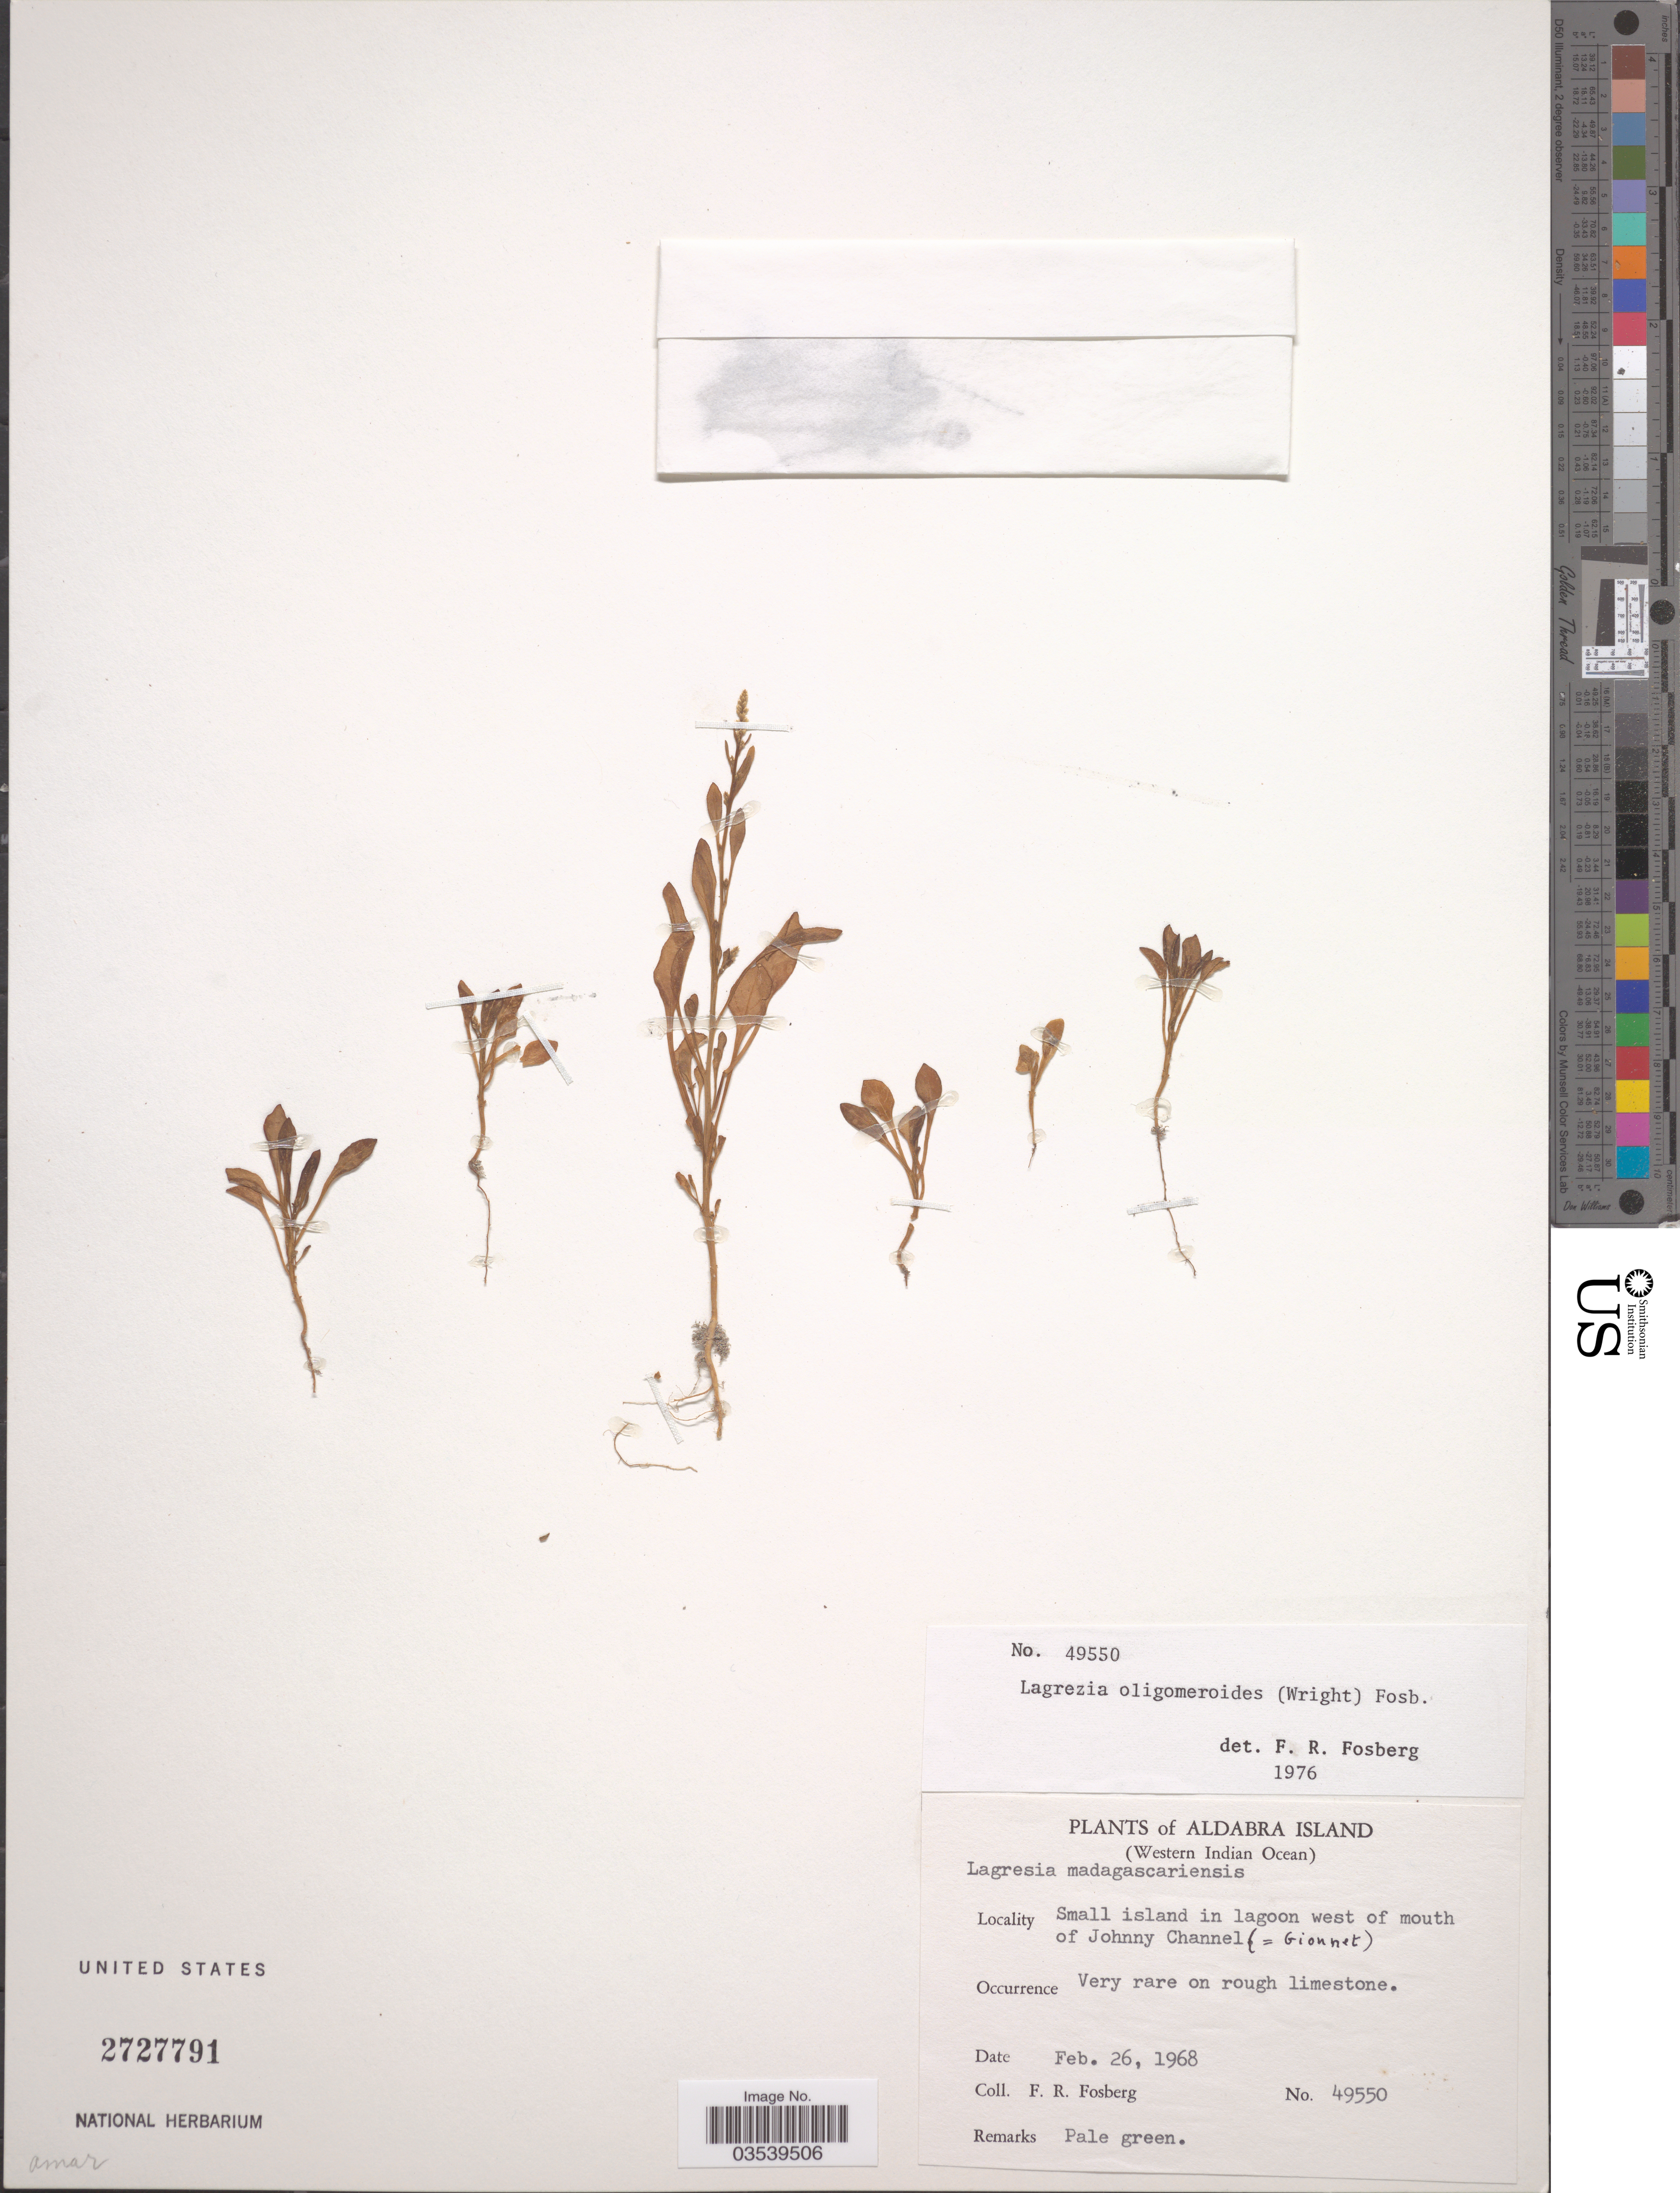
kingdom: Plantae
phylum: Tracheophyta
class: Magnoliopsida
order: Caryophyllales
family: Amaranthaceae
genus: Lagrezia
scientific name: Lagrezia oligomeroides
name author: (C.H. Wright) Fosberg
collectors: F. R. Fosberg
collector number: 49550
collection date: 1968-02-26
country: Seychelles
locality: Aldabra Island (Western Indian Ocean). Small island in lagoon west of mouth of Johhny Channel (= Gionnet).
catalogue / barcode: US 2727791